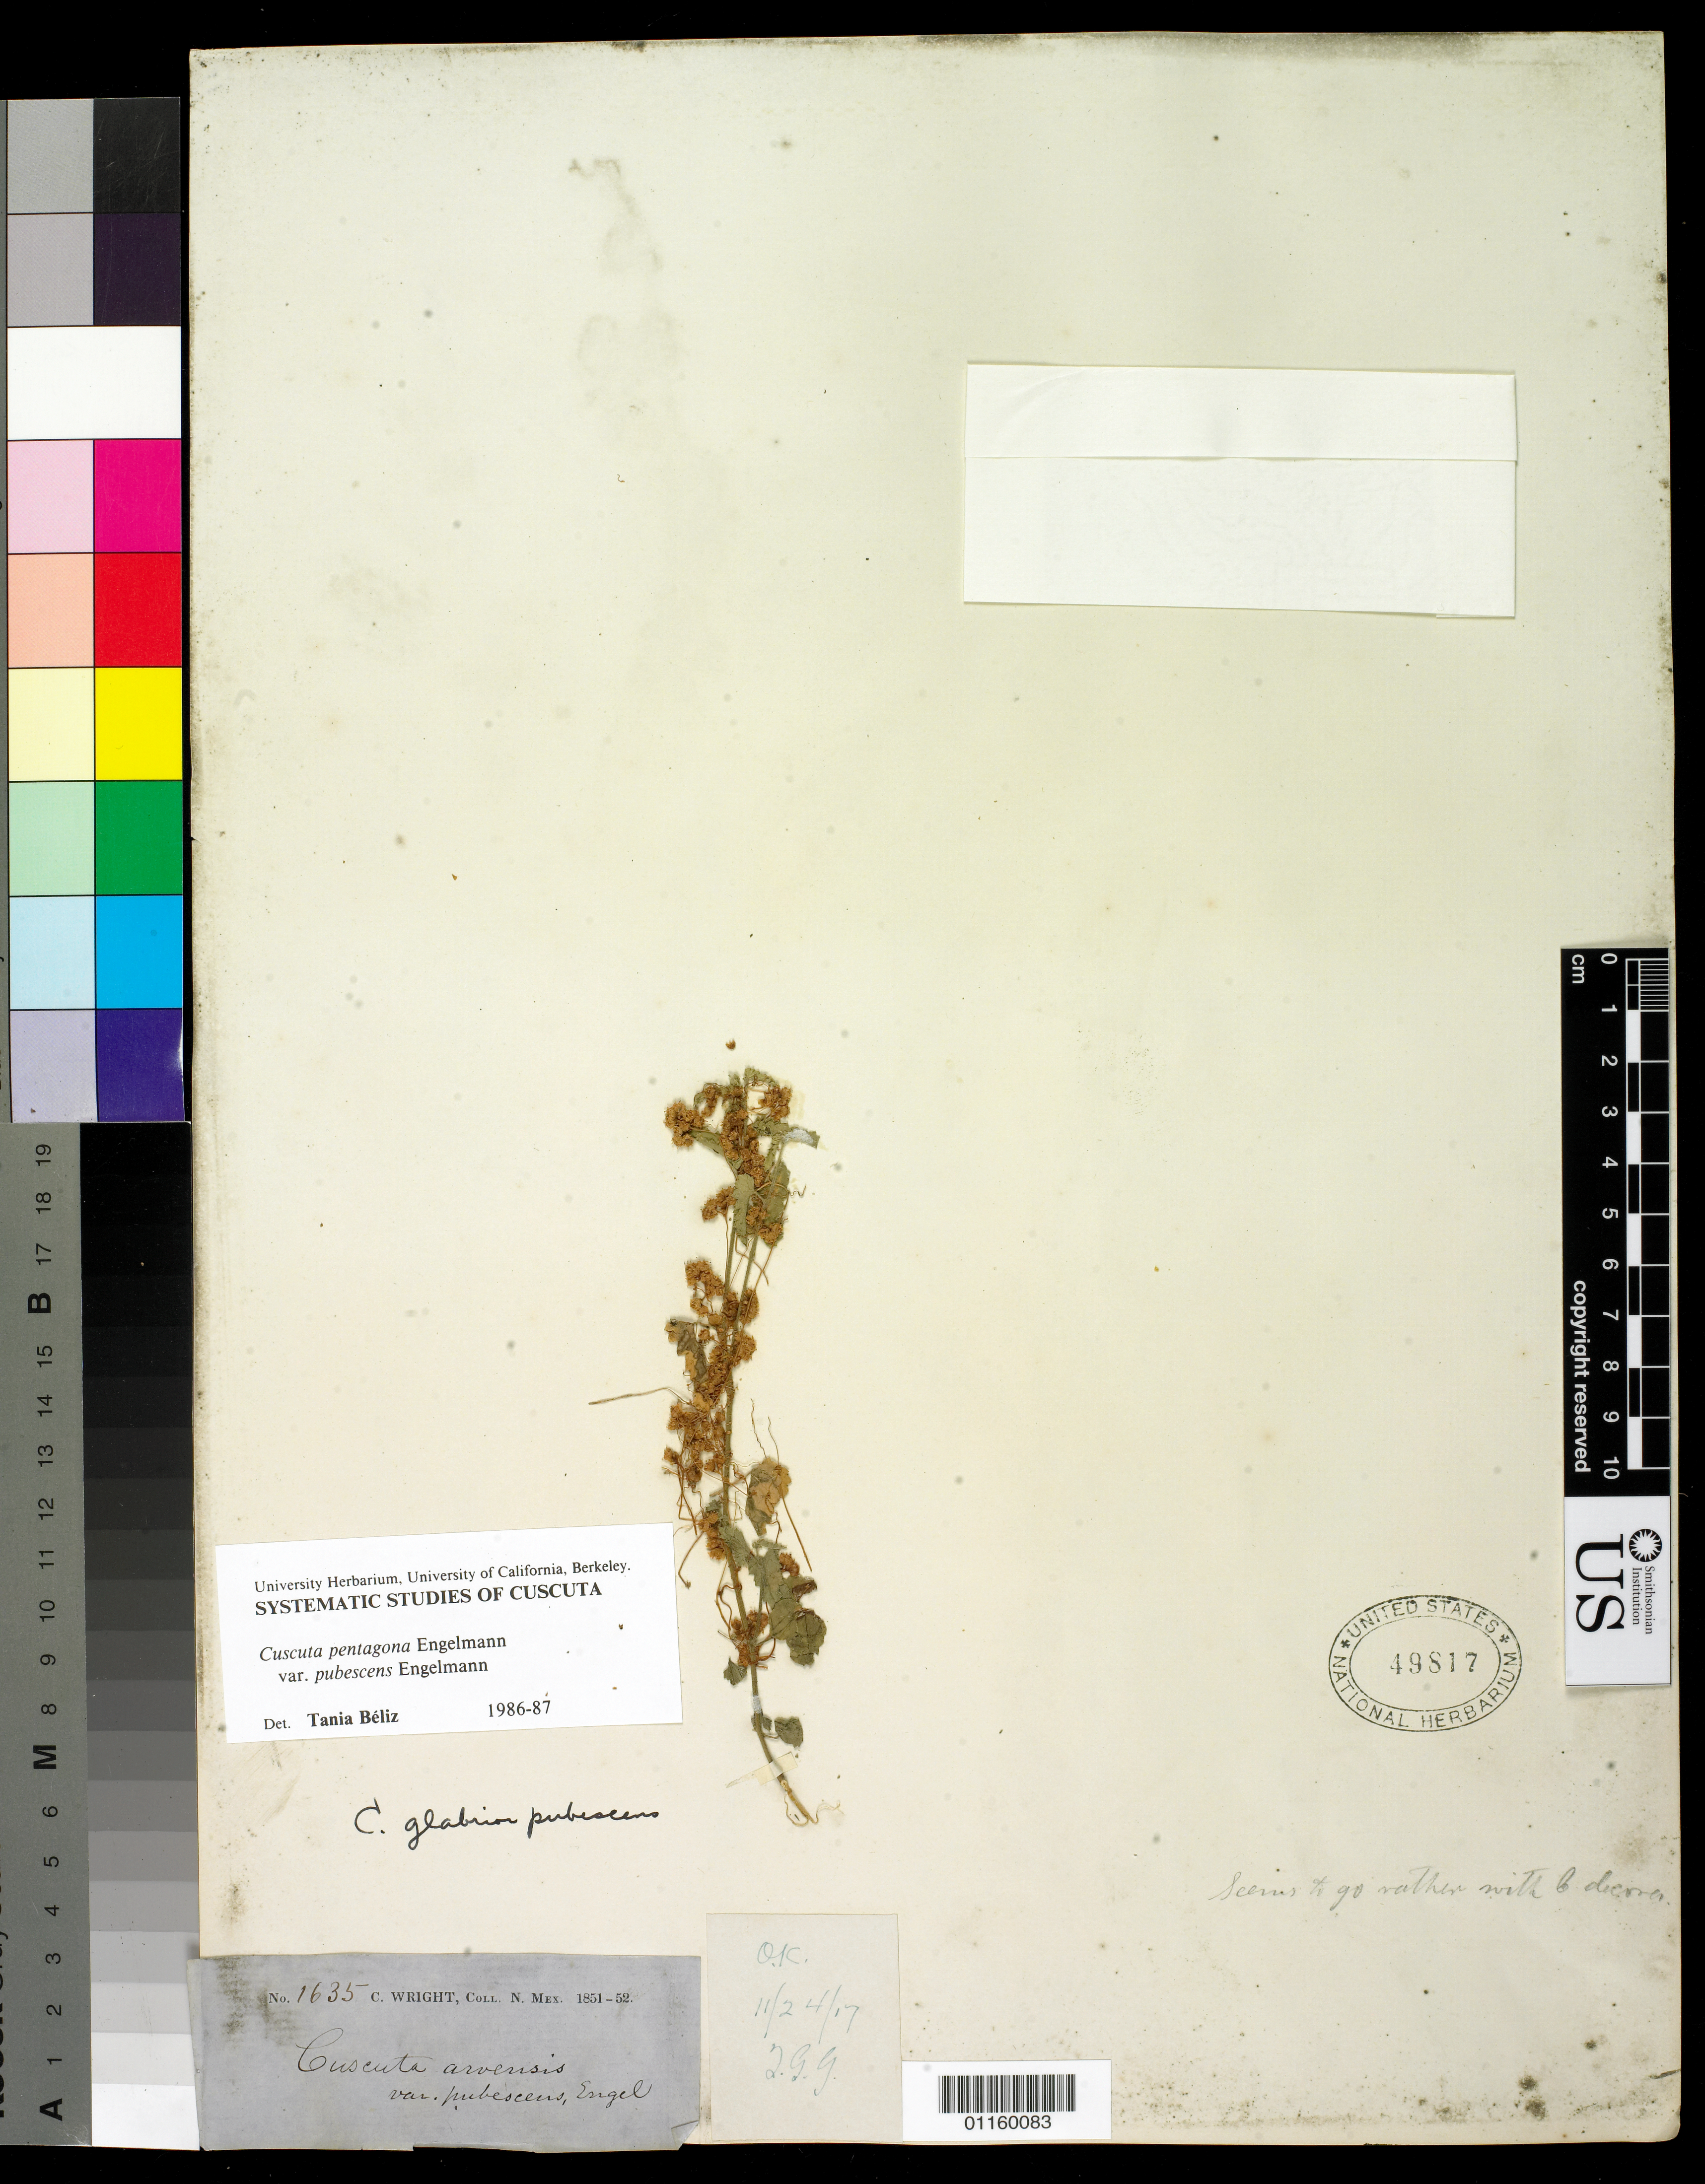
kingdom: Plantae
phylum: Tracheophyta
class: Magnoliopsida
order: Solanales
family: Convolvulaceae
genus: Cuscuta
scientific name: Cuscuta pentagona var. pubescens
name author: (Engelm.) Yunck.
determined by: Béliz, T.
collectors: C. Wright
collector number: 1635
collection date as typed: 1851 to -- --- 1852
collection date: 1851/1852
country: United States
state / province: New Mexico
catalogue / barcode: US 49817